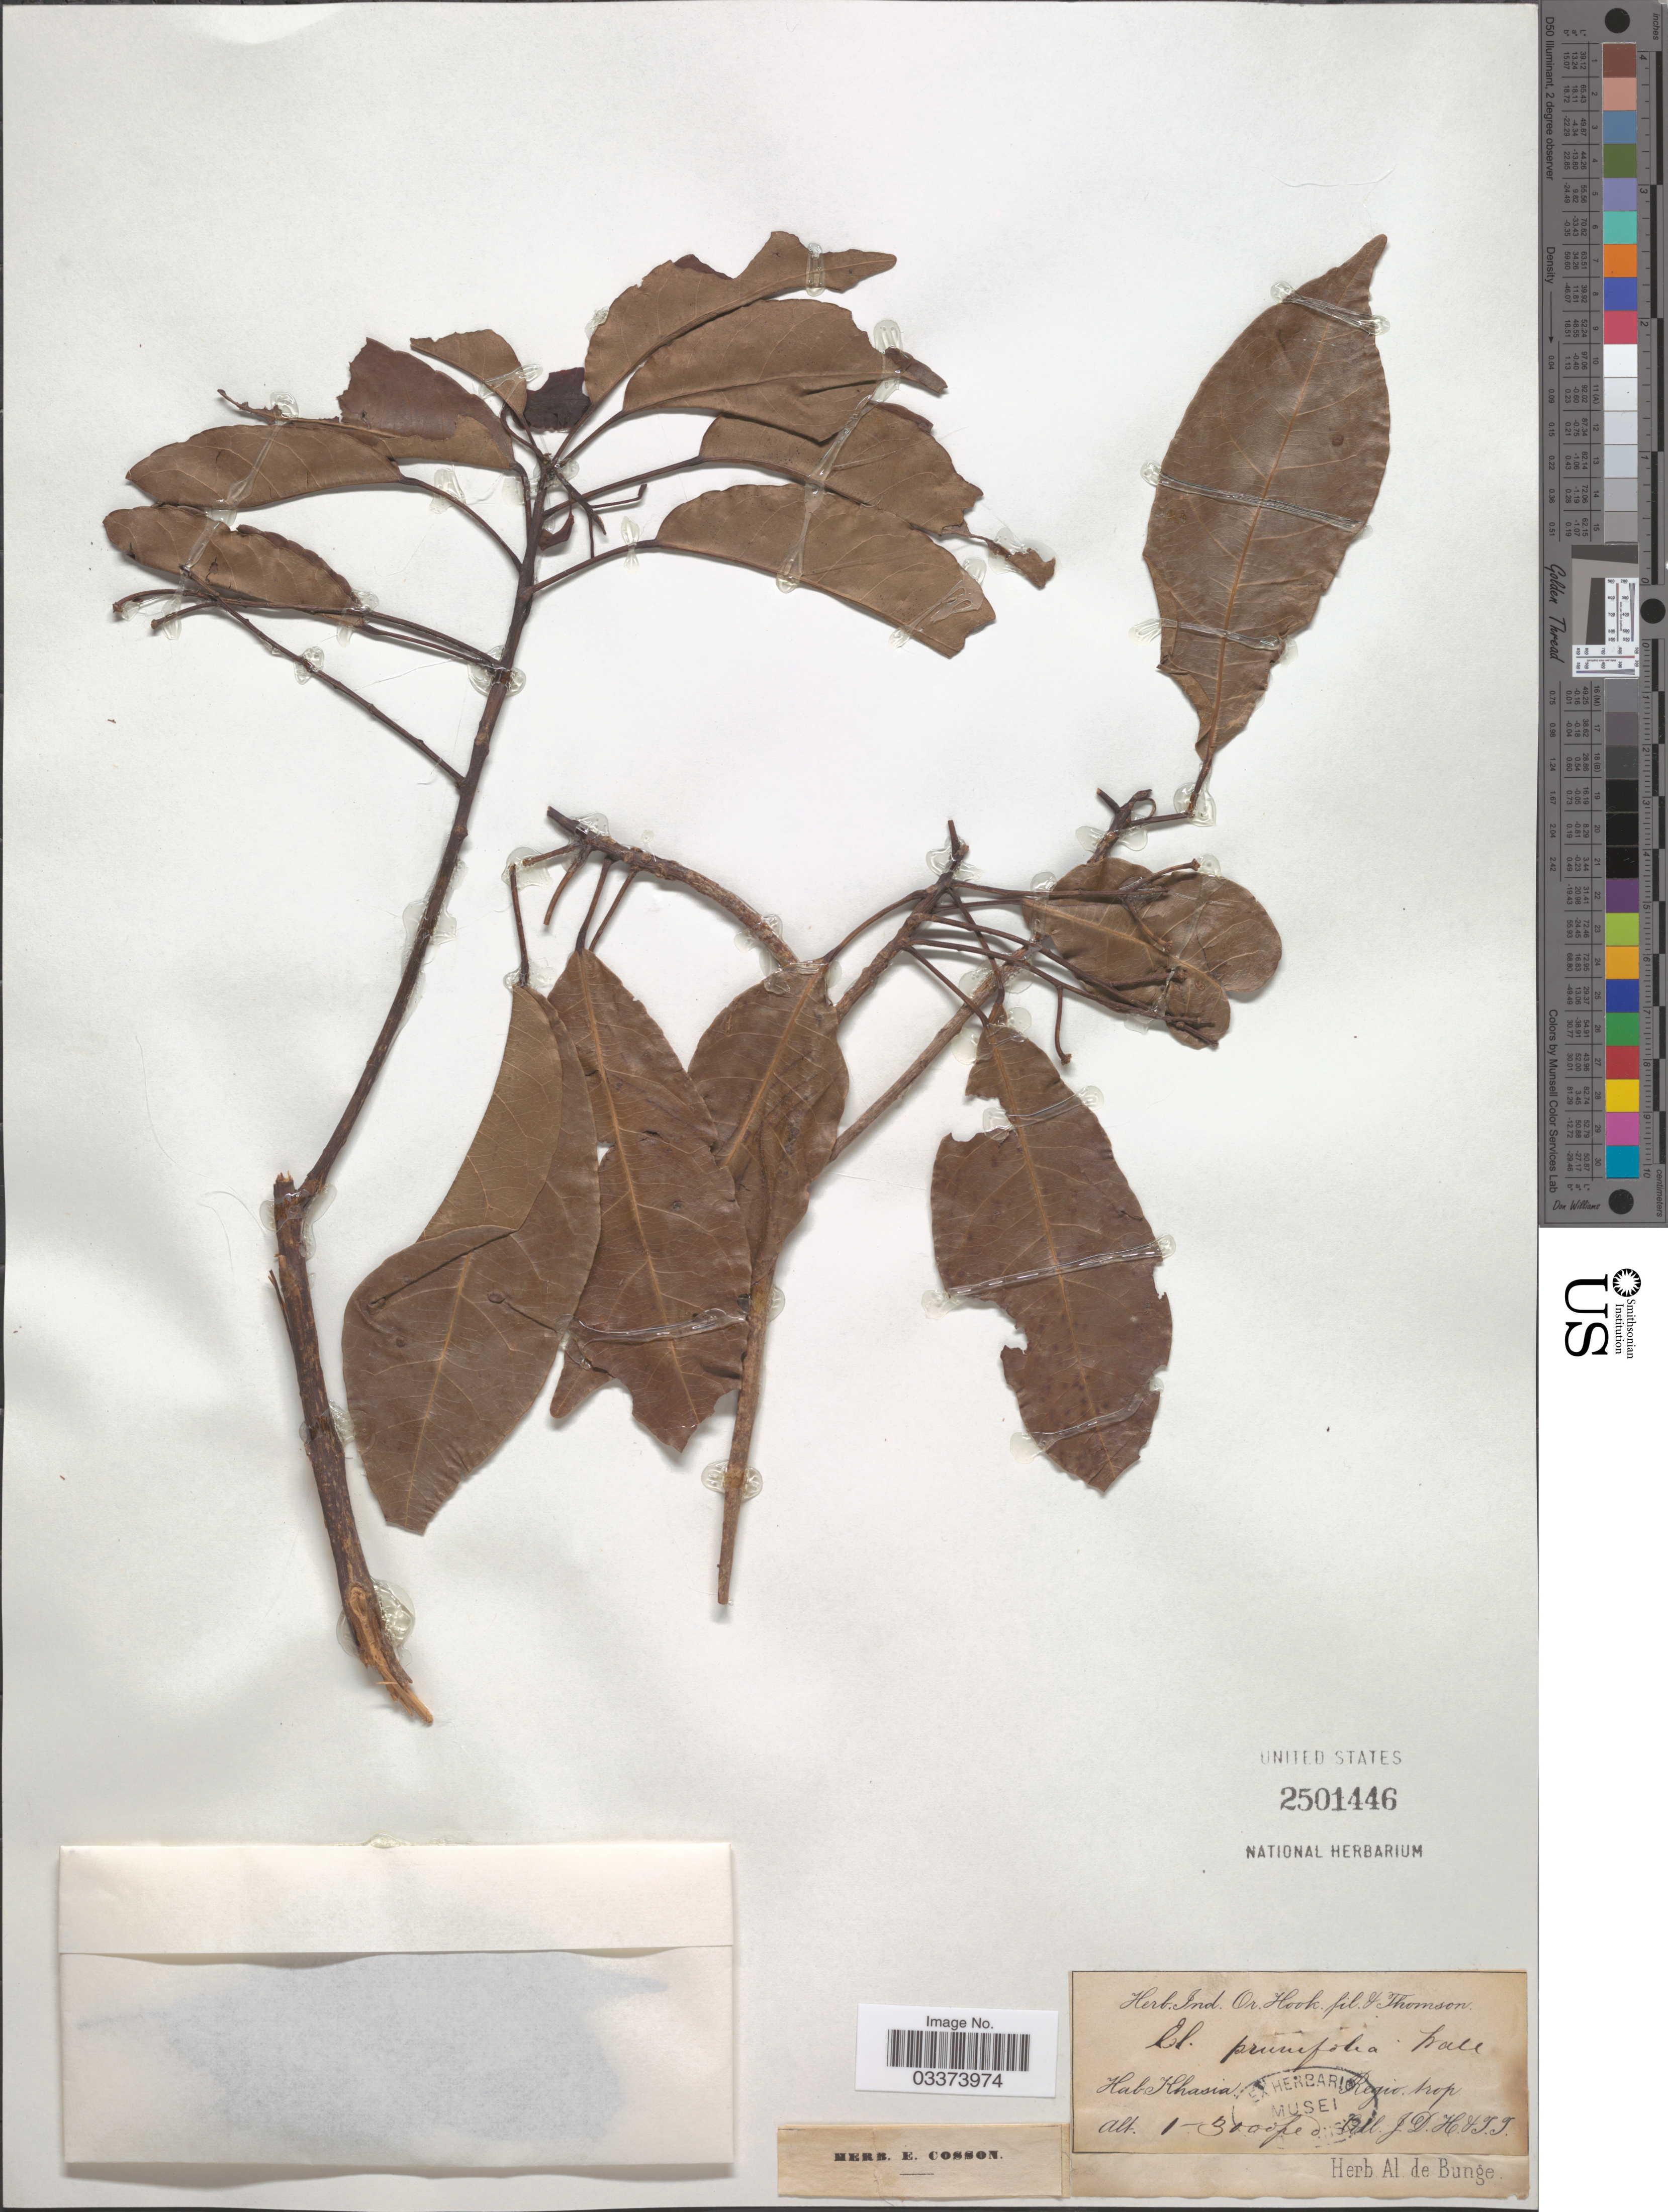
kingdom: Plantae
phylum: Tracheophyta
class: Magnoliopsida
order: Oxalidales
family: Elaeocarpaceae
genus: Elaeocarpus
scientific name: Elaeocarpus prunifolius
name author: Wall. ex K. Müller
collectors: J. D. Hooker & T. Thomson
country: India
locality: Khassia. Regio. trop.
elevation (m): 305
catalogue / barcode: US 2501446